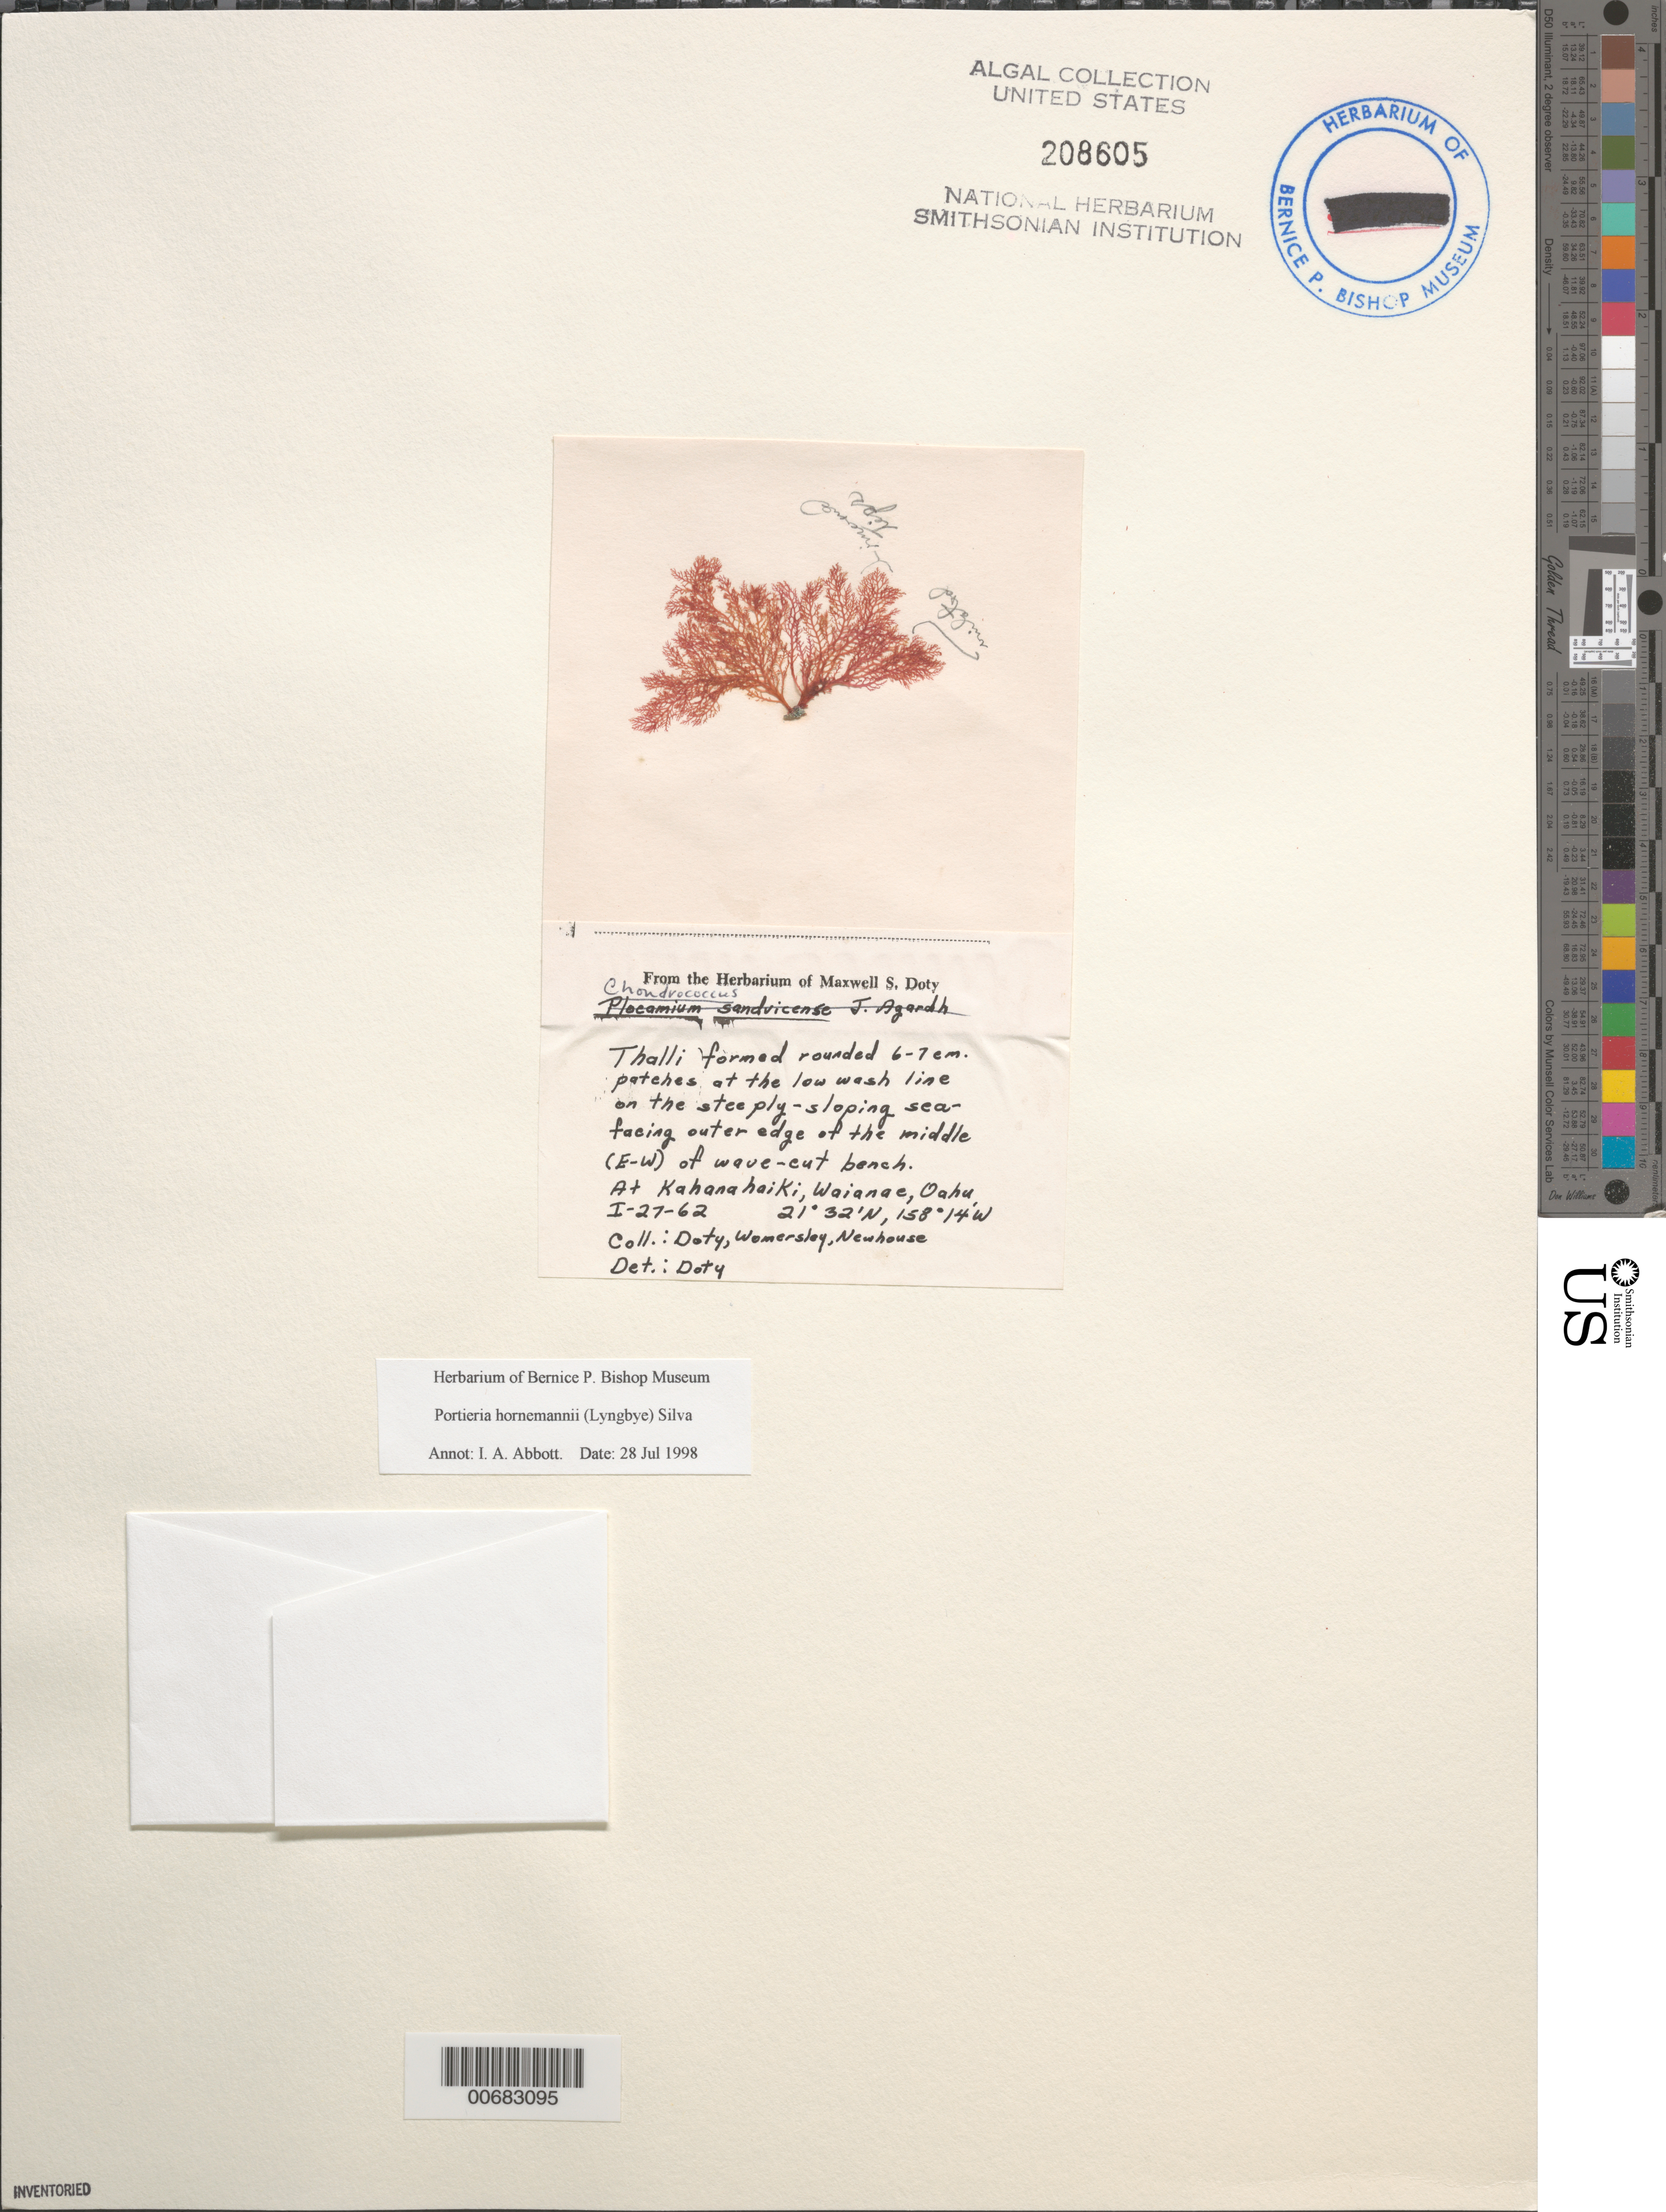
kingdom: Plantae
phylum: Rhodophyta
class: Florideophyceae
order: Gigartinales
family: Rhizophyllidaceae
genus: Portieria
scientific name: Portieria hornemannii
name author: (Lyngbye) P.C. Silva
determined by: Abbott, Isabella A.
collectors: M. S. Doty, H. B. S. Womersley & W. J. Newhouse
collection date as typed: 27 Jan 1962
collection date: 1962-01-27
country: United States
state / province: Hawaii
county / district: Honolulu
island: Oahu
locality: Kahanahaiki, Waianae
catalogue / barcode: US 208605